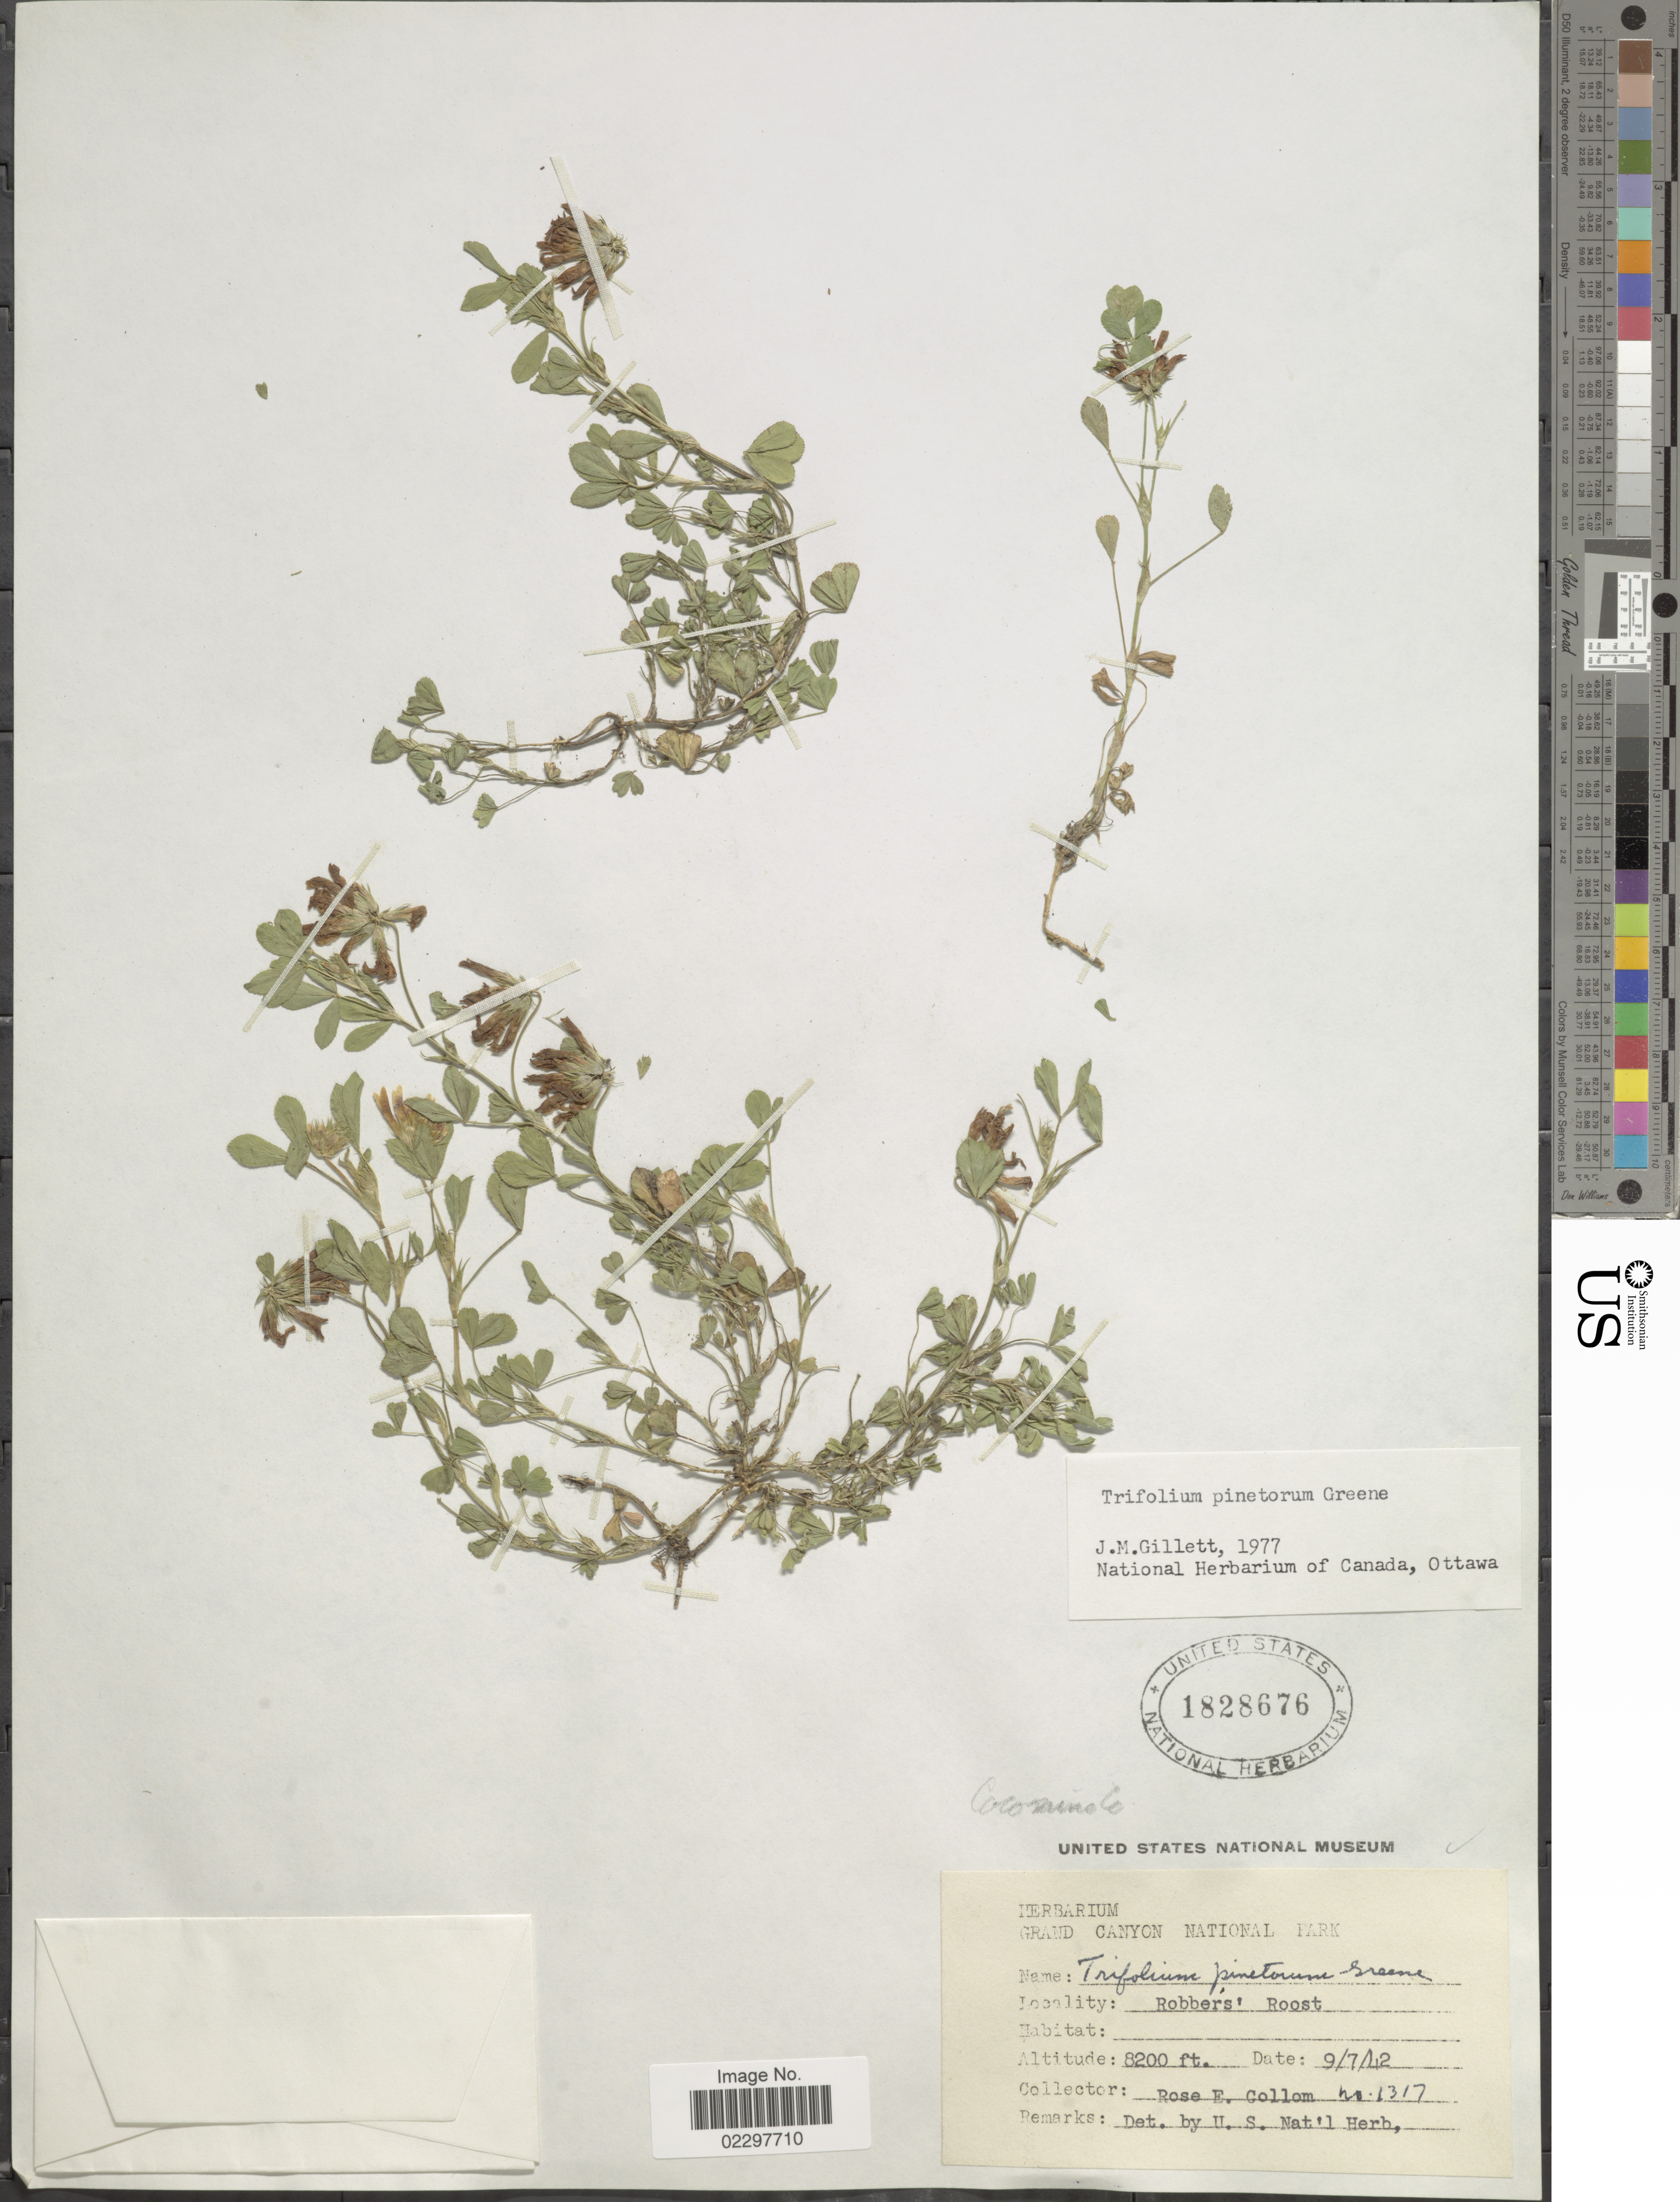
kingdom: Plantae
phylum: Tracheophyta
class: Magnoliopsida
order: Fabales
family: Fabaceae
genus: Trifolium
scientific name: Trifolium pinetorum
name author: Greene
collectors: R. E. Collom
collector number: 1317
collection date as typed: Transcribed d/m/y: 9/7/42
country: United States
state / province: Utah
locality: Robber's Roost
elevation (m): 2499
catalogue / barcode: US 1828676